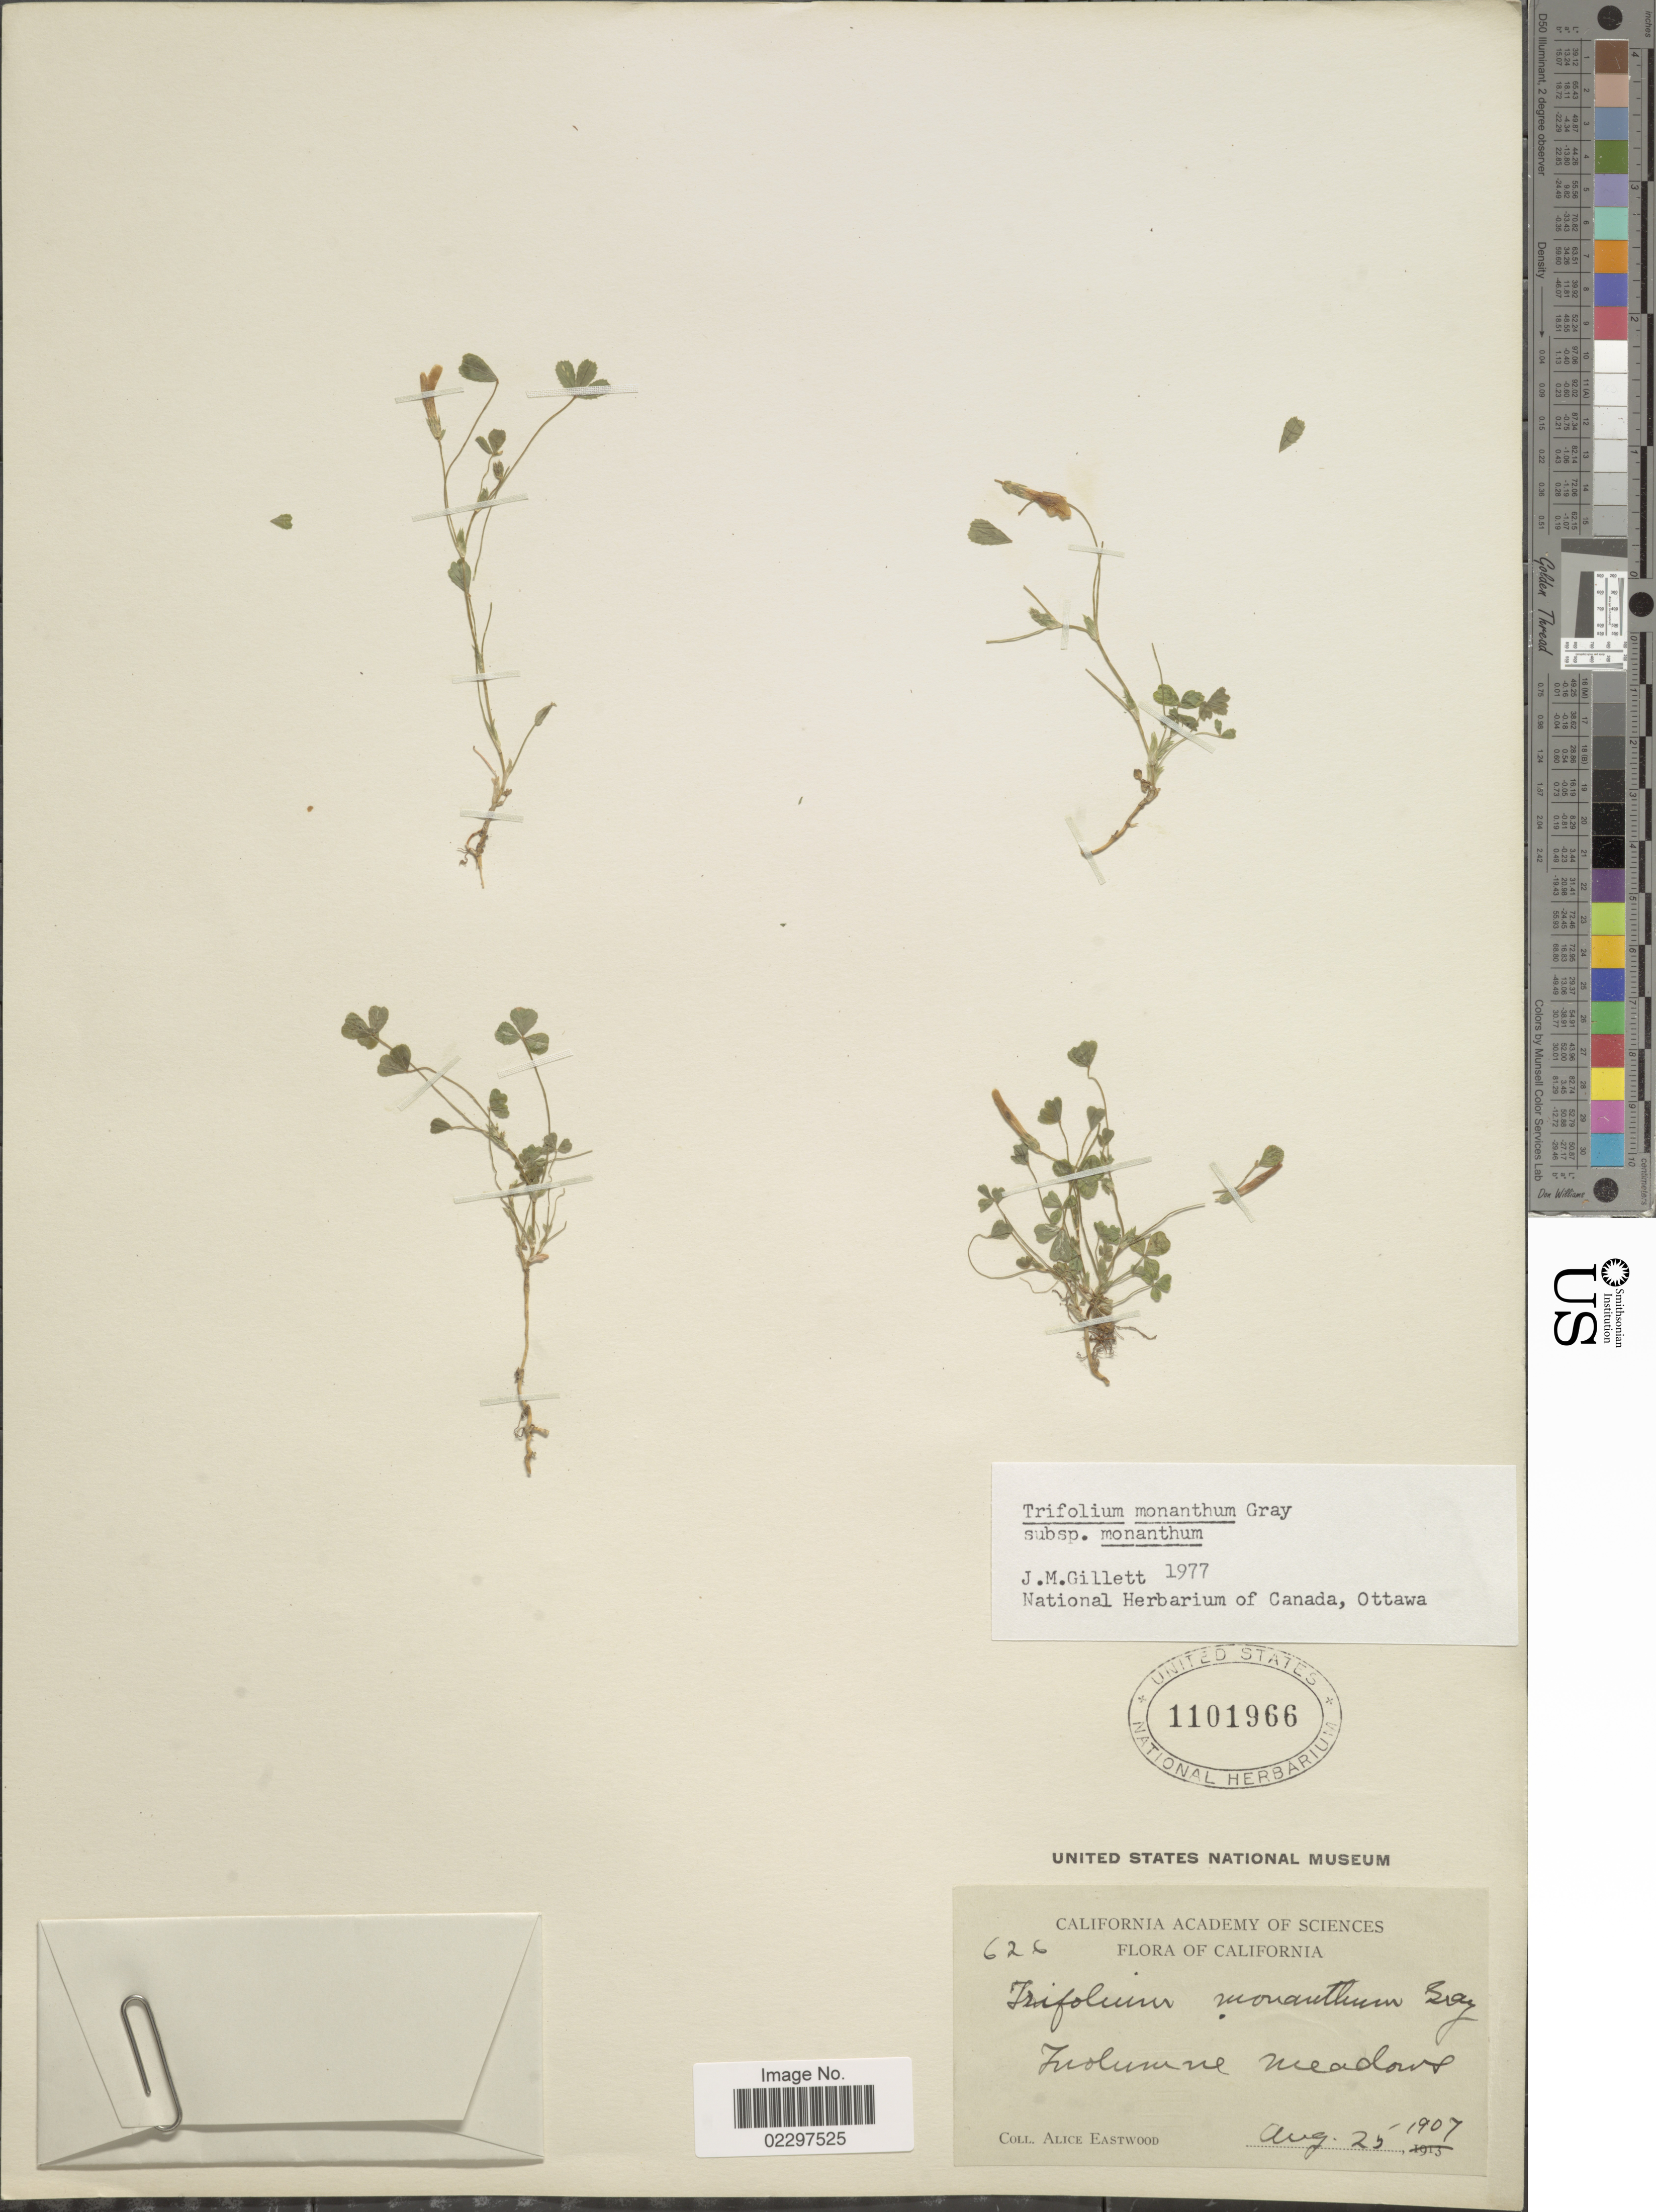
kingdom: Plantae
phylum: Tracheophyta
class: Magnoliopsida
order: Fabales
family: Fabaceae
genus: Trifolium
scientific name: Trifolium monanthum subsp. monanthum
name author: A. Gray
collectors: A. Eastwood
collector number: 626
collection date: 1907-08-25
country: United States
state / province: California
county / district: Tuolumne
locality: Tuolumne Meadows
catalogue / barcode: US 1101966